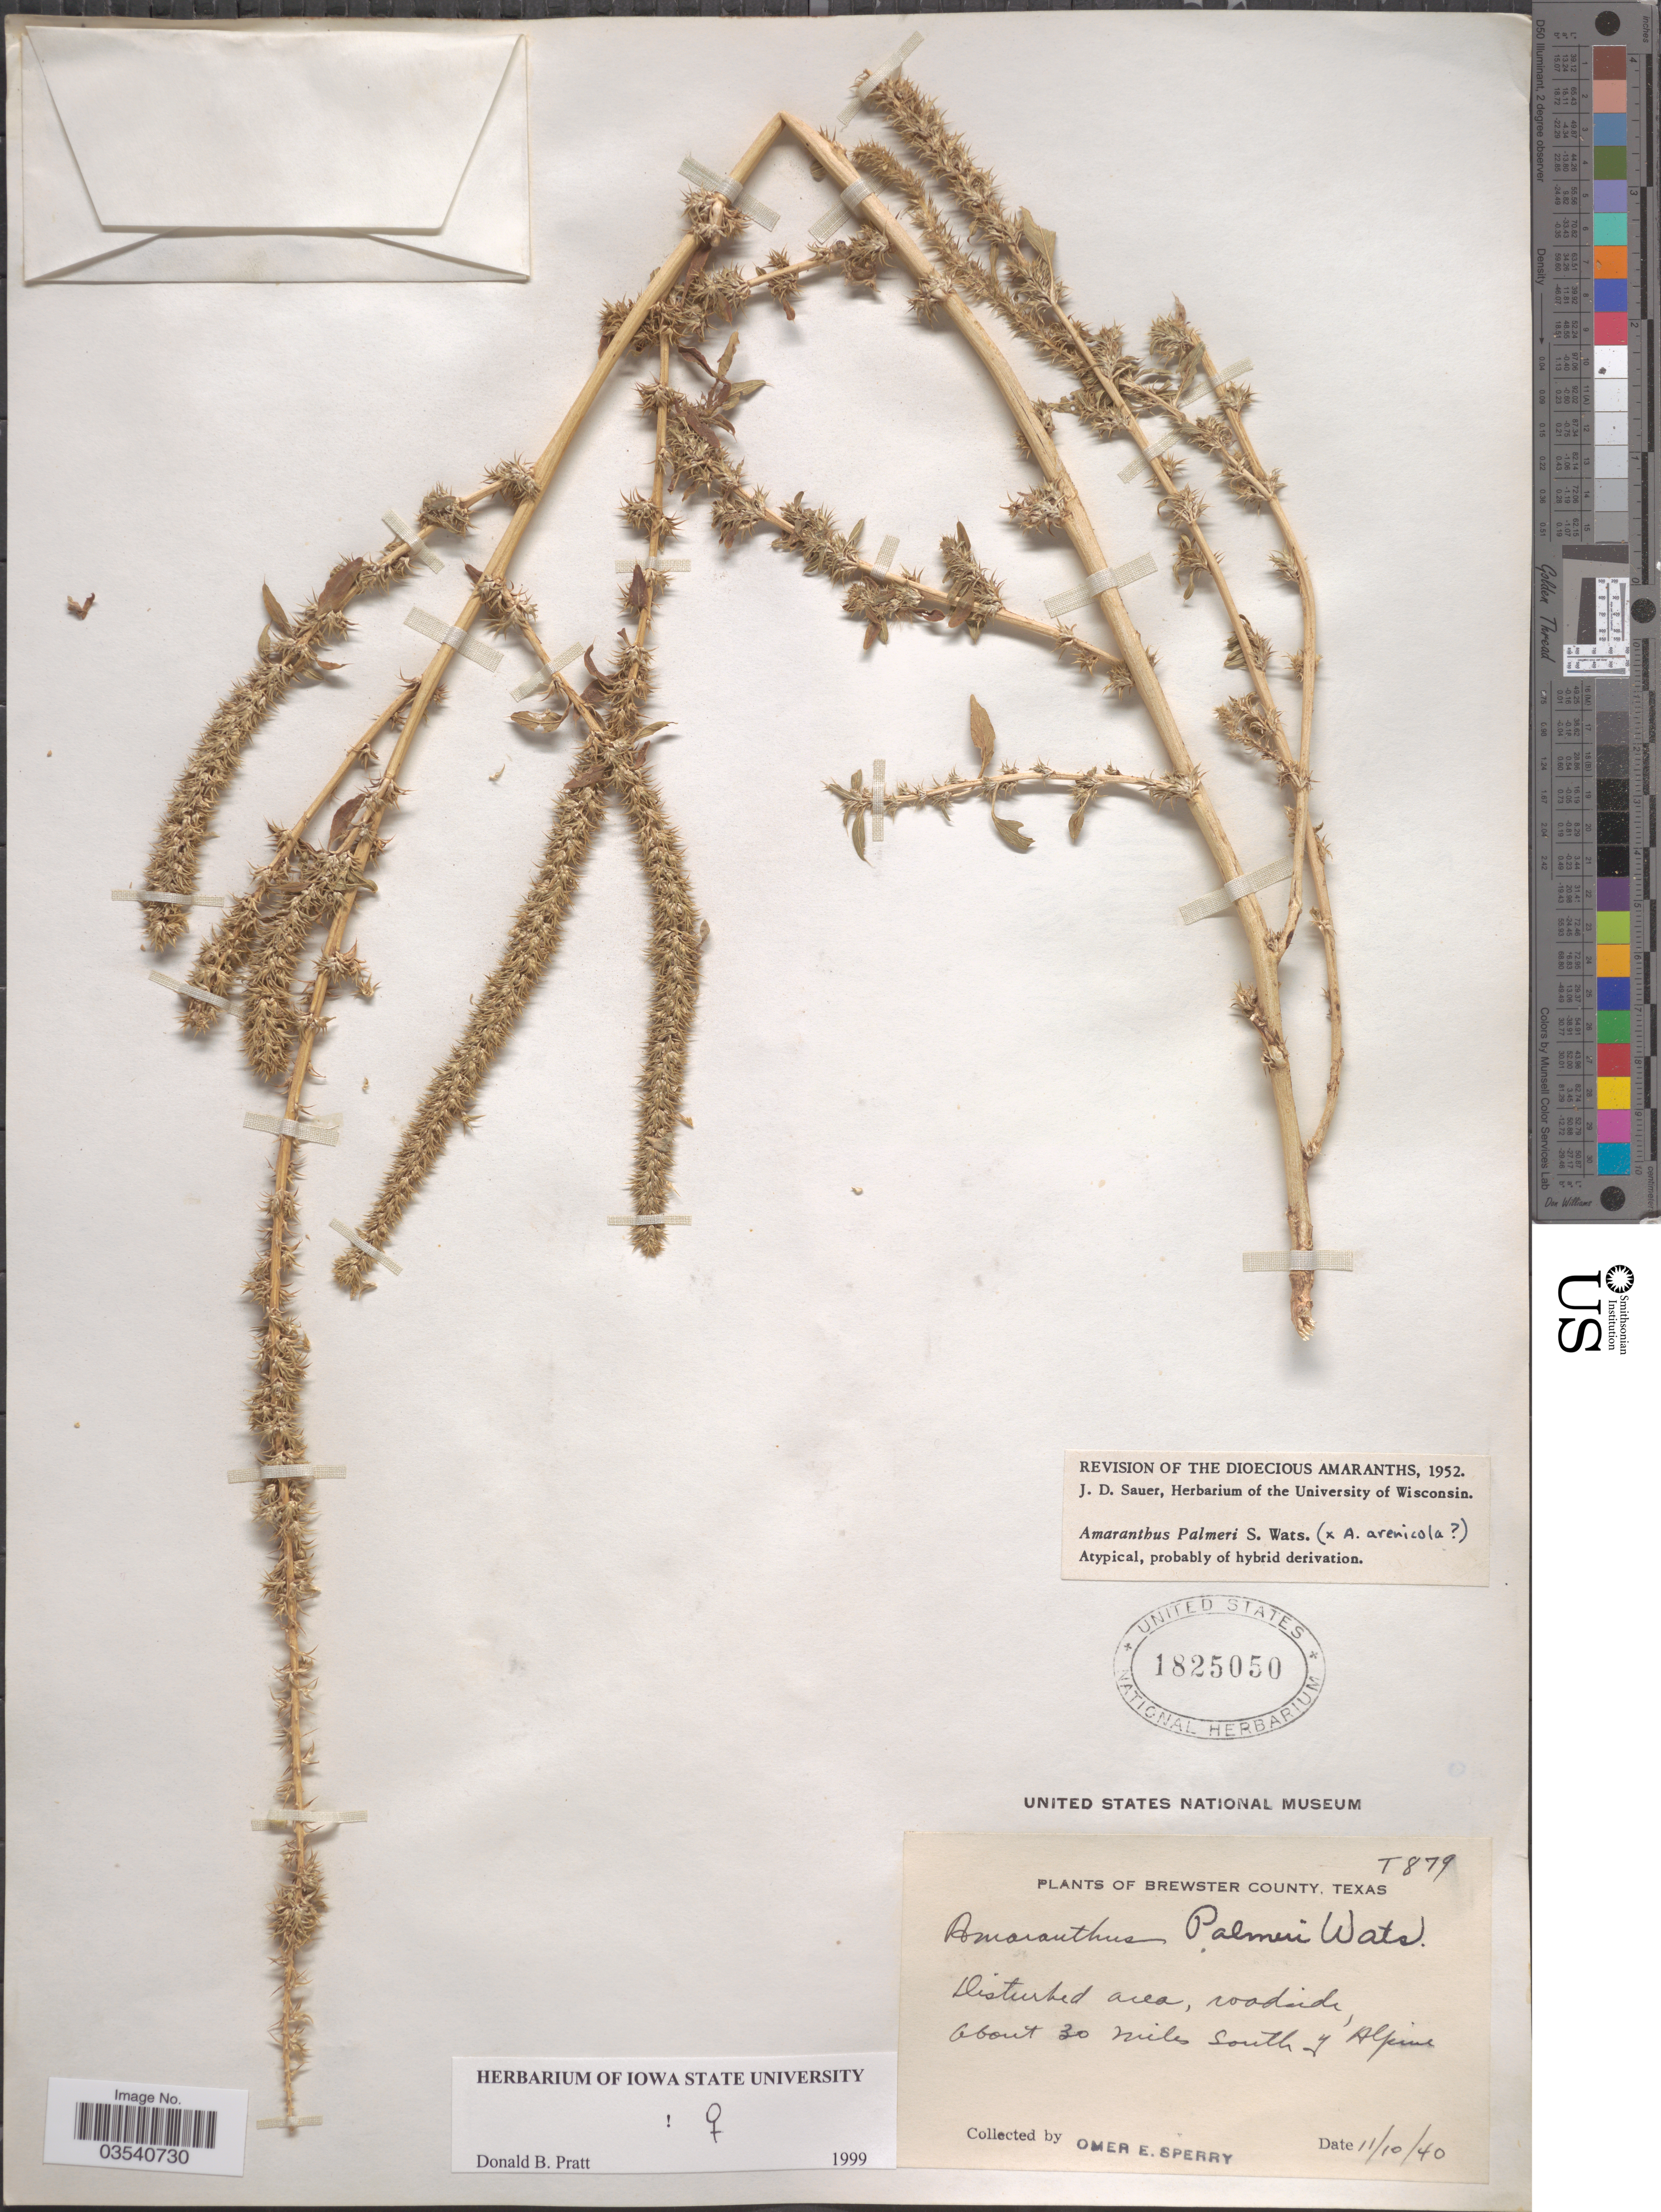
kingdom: Plantae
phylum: Tracheophyta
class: Magnoliopsida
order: Caryophyllales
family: Amaranthaceae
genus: Amaranthus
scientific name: Amaranthus palmeri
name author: S. Watson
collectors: O. E. Sperry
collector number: T879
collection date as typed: Transcribed d/m/y: 10/11/40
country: United States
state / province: Texas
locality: Brewster County. About 30 miles South of Alpine.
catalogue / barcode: US 1825050